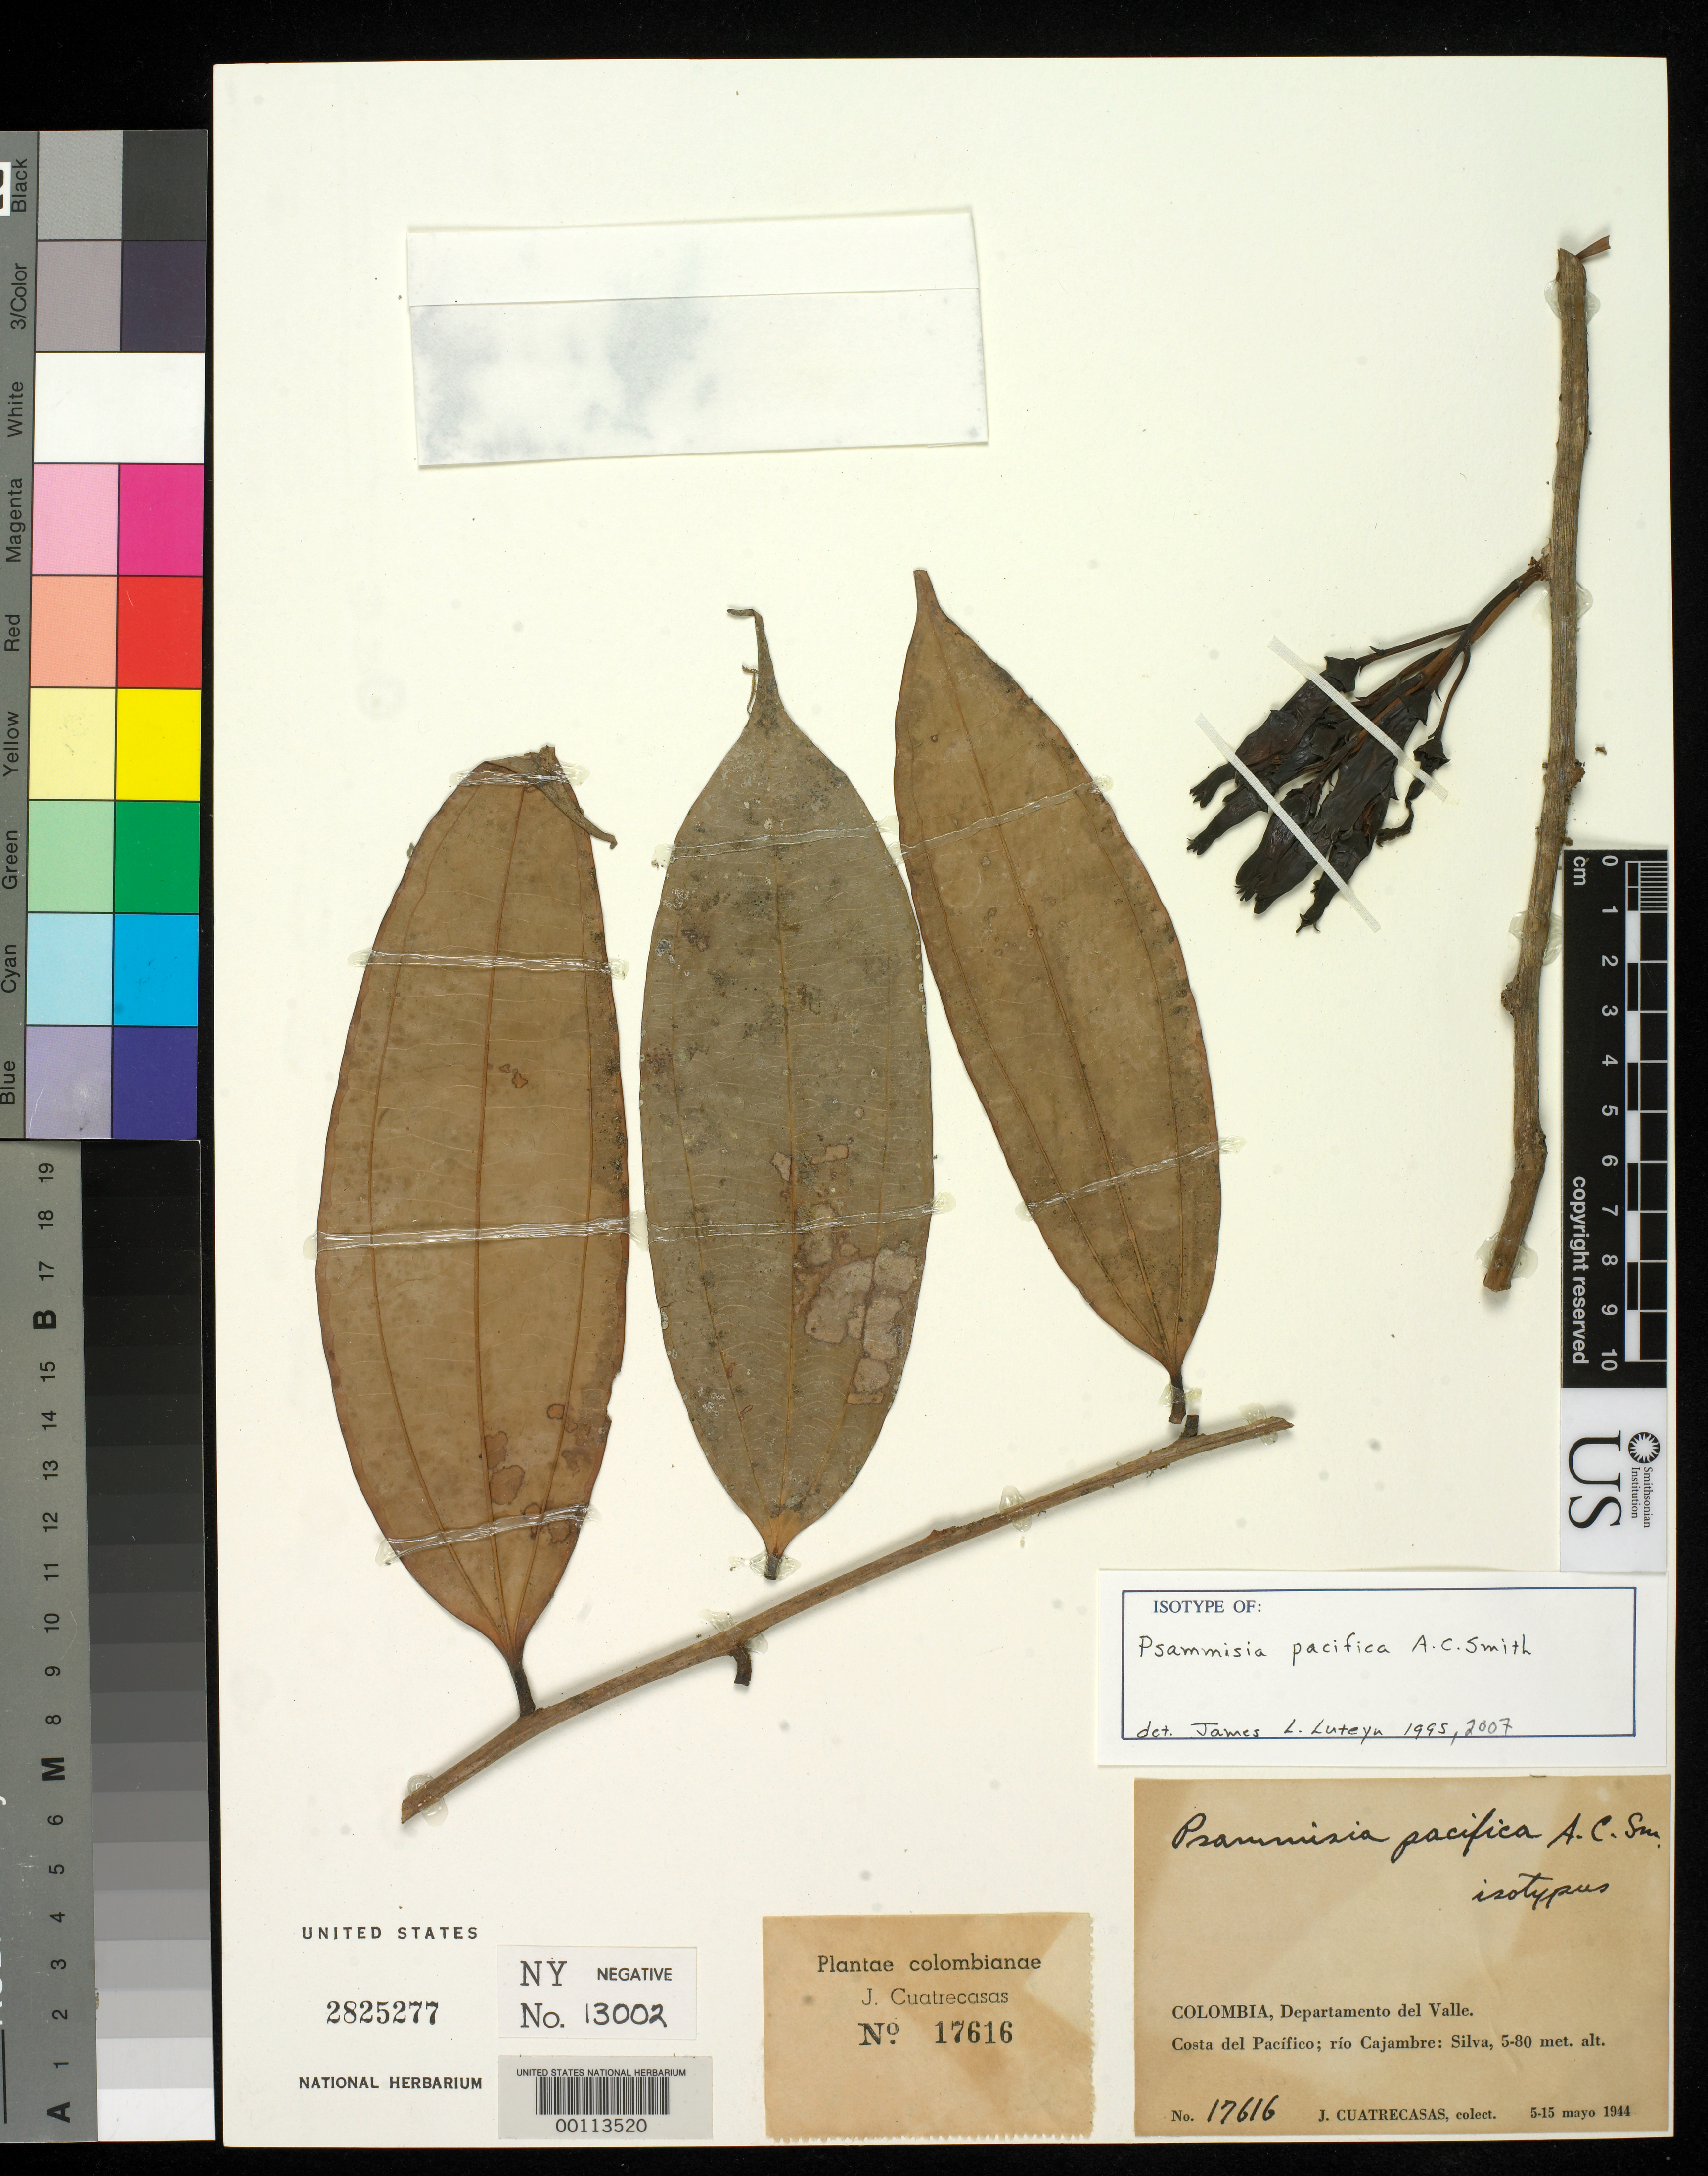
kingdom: Plantae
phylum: Tracheophyta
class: Magnoliopsida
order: Ericales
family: Ericaceae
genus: Psammisia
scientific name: Psammisia pacifica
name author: A.C. Sm.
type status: Isotype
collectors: J. Cuatrecasas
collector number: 17616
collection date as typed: May 1944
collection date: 1944-05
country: Colombia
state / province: Valle del Cauca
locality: Pacific Coast, Rio Cajambre, silva.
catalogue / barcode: US 2825277